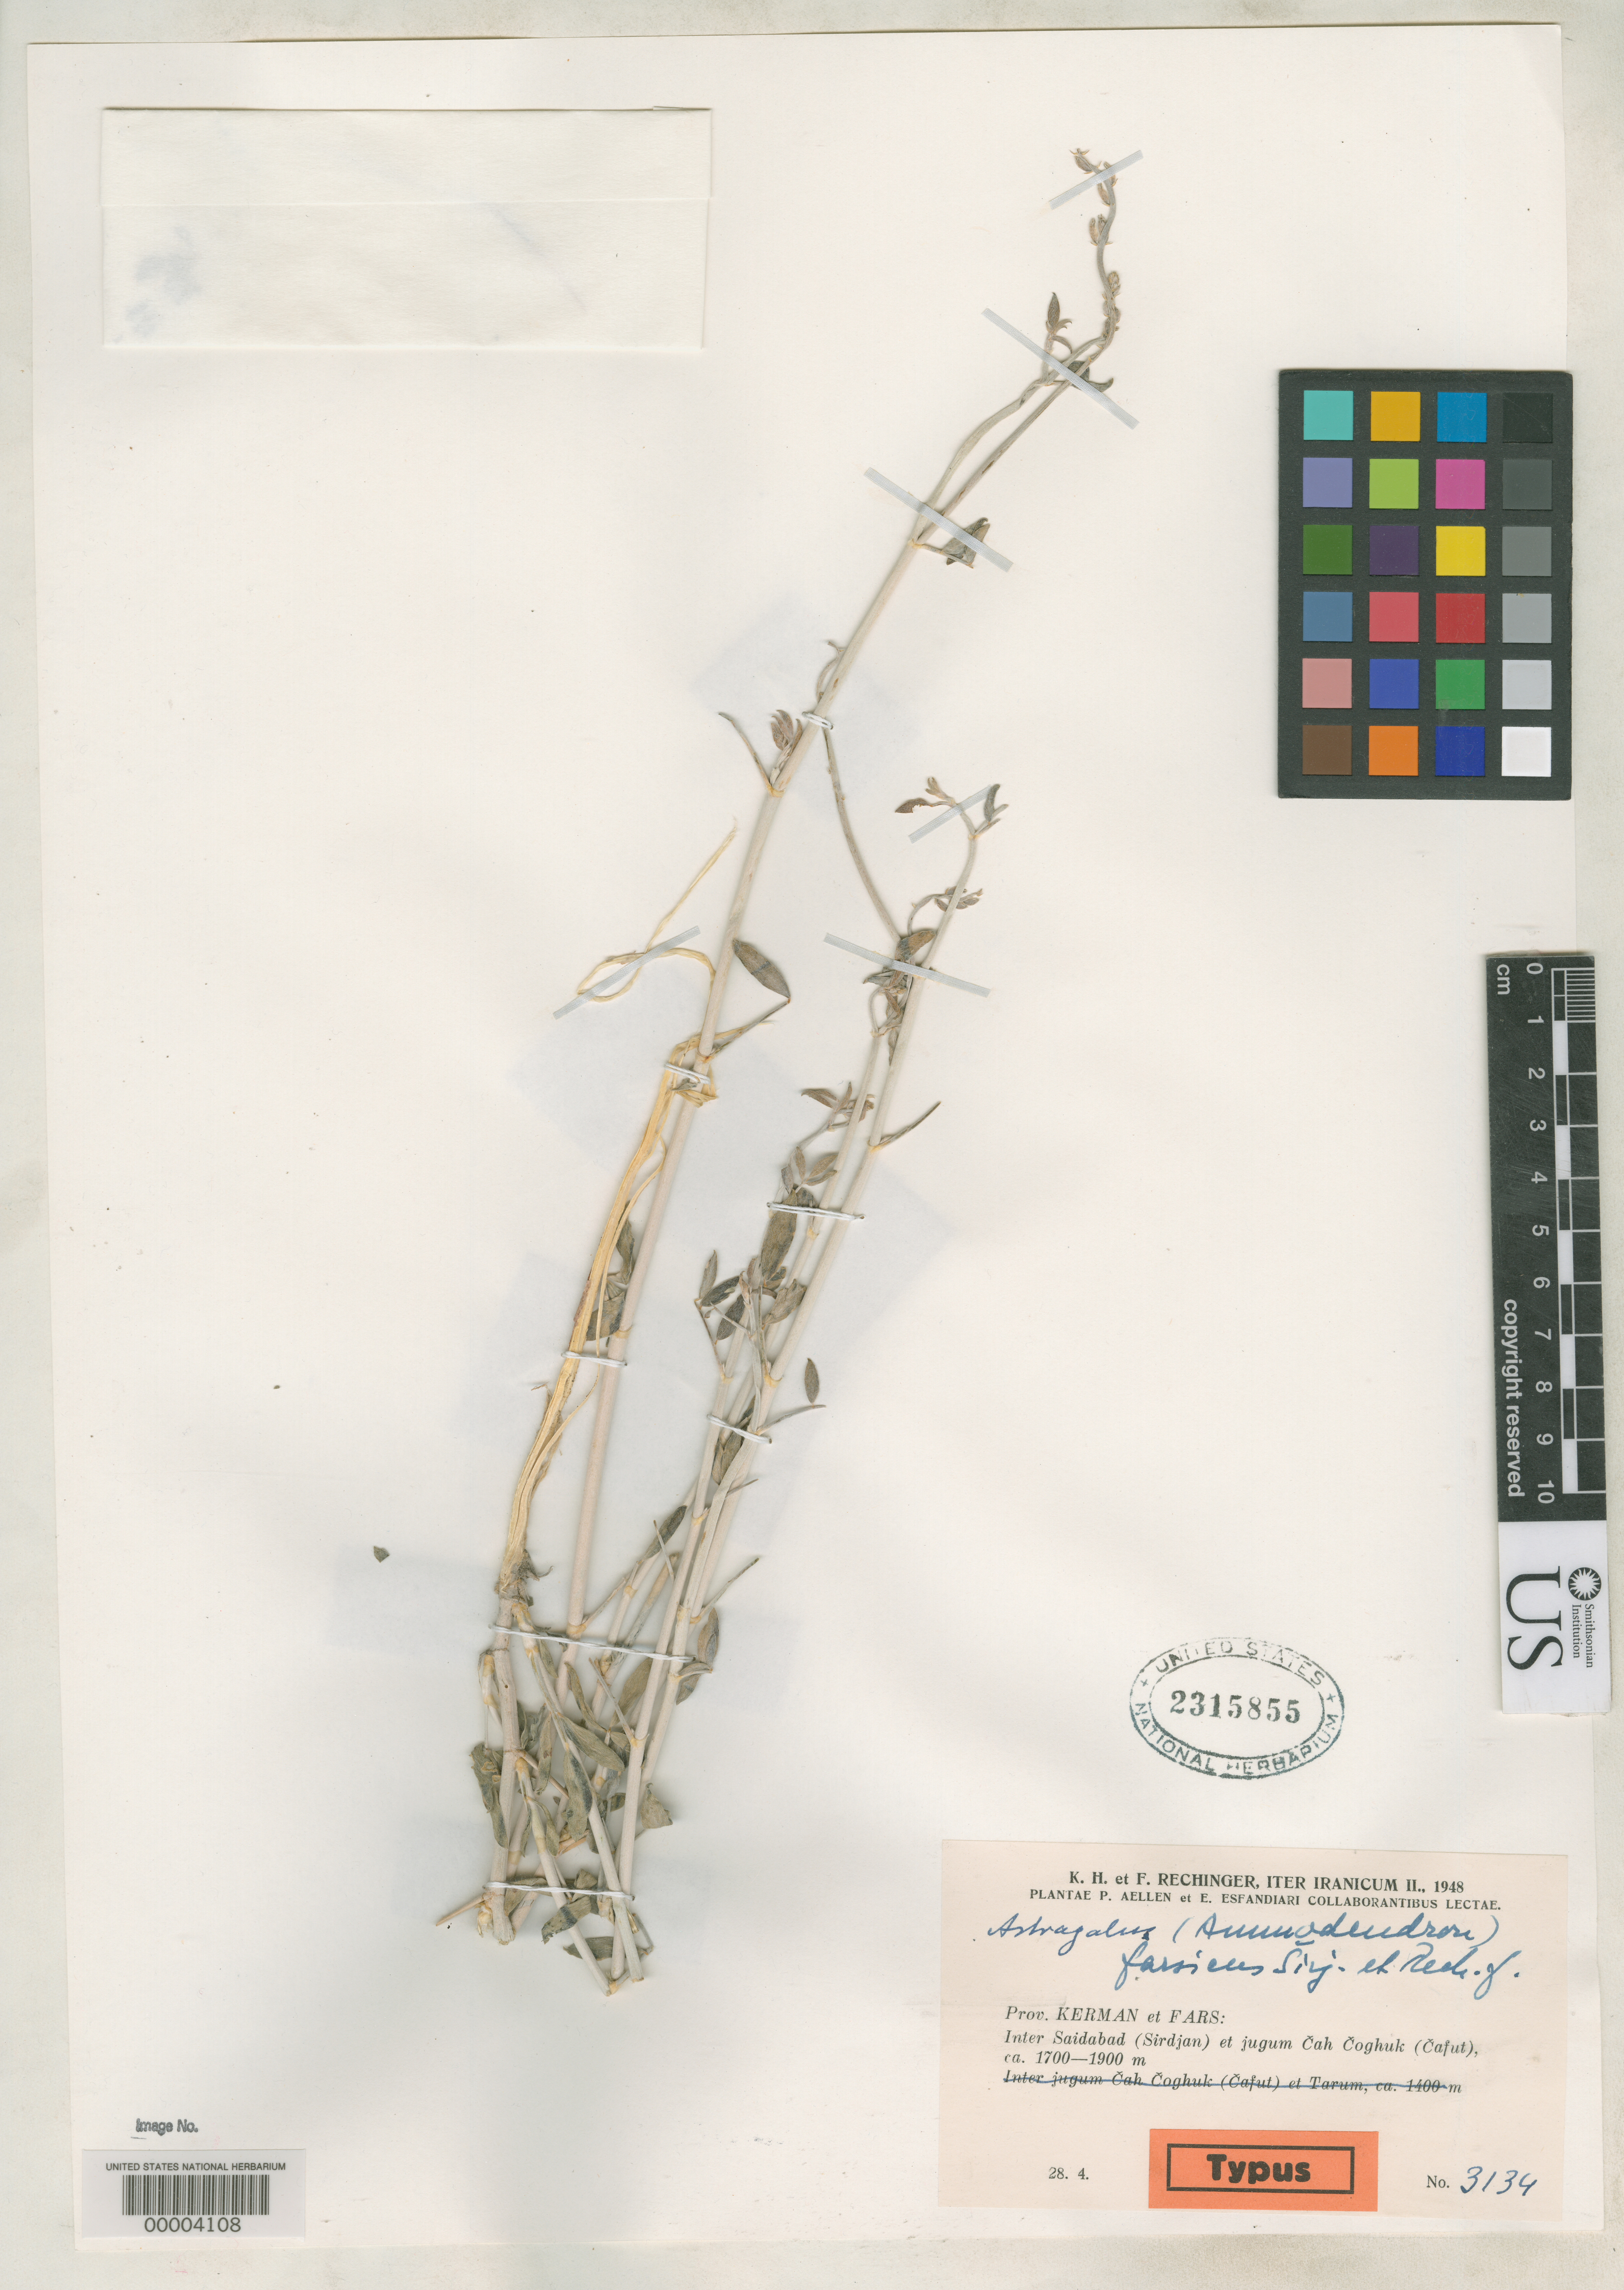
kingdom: Plantae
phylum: Tracheophyta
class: Magnoliopsida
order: Fabales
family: Fabaceae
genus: Astragalus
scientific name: Astragalus farsicus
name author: Širj. & Rech. f.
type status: Isotype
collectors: K. H. Rechinger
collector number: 3134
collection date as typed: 28 Apr 1948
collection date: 1948-04-28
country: Iran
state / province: Fars / Kerman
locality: Between Saidabad and Cah Coghuk.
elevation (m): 1700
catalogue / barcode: US 2315855